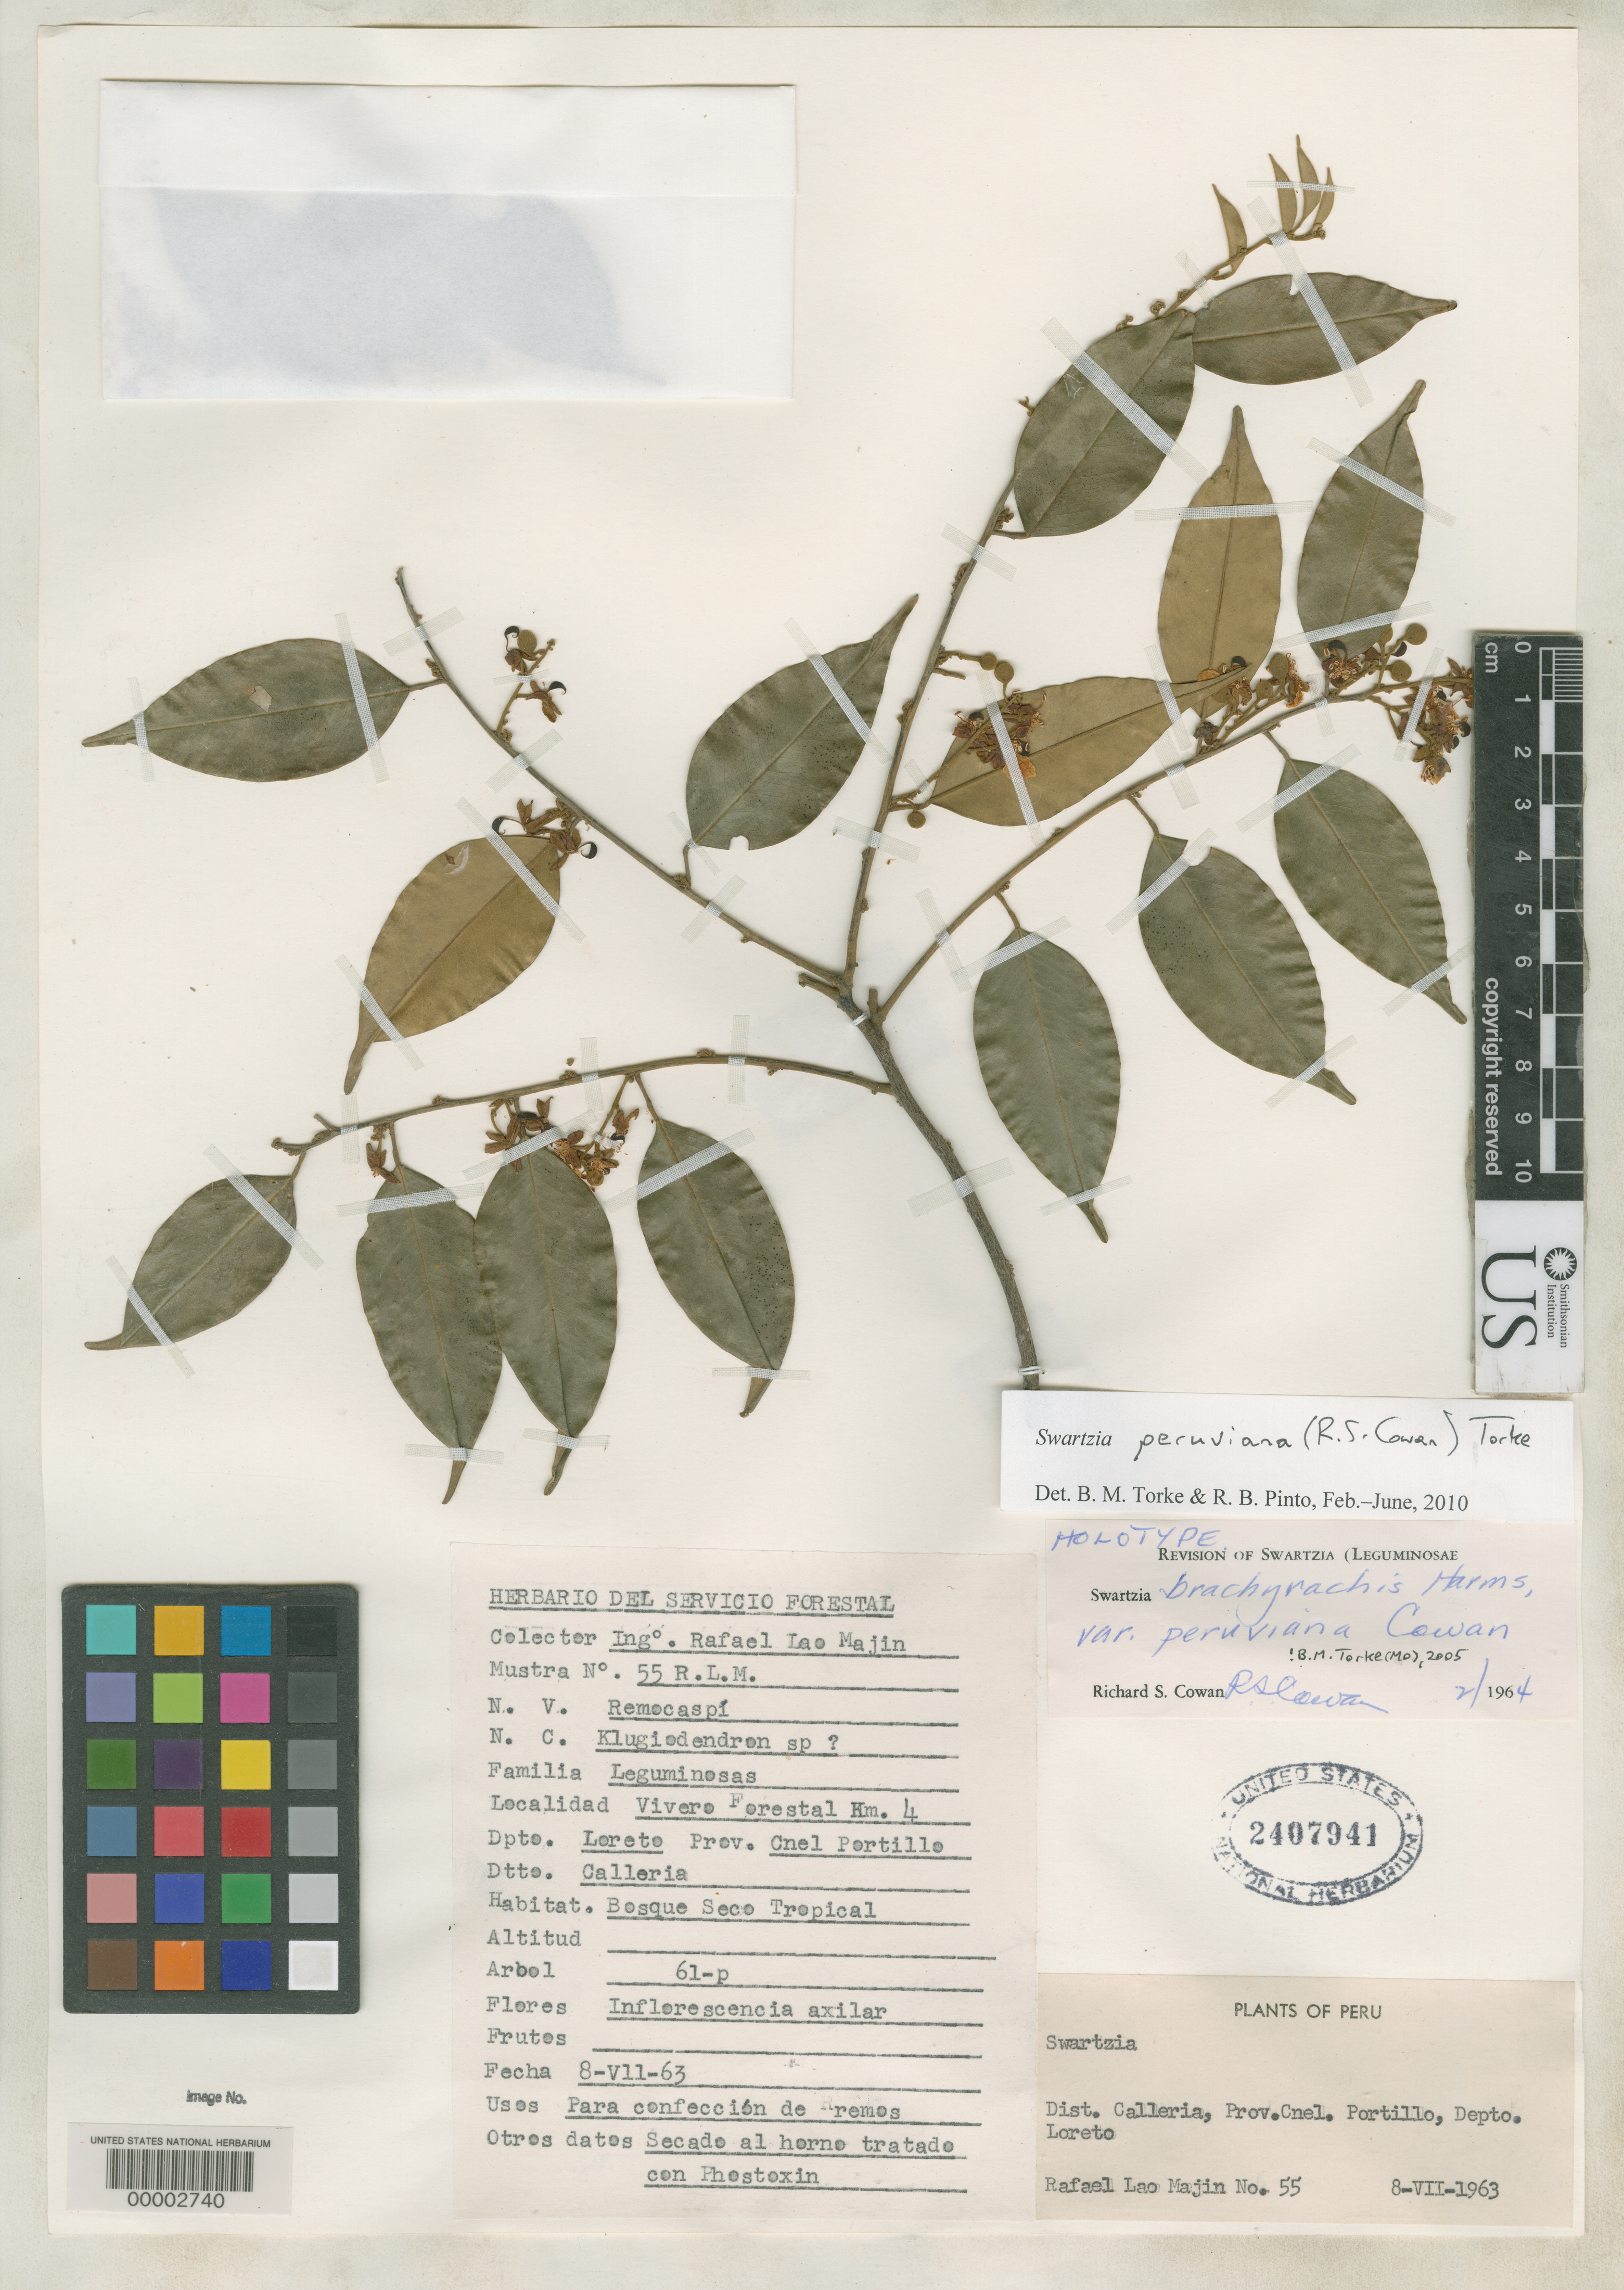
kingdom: Plantae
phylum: Tracheophyta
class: Magnoliopsida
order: Fabales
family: Fabaceae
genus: Swartzia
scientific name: Swartzia brachyrachis var. peruviana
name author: R.S. Cowan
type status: Holotype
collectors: R. Majin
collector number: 55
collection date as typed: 08 Jul 1963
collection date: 1963-07-08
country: Peru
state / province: Loreto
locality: Calleria.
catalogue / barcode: US 2407941